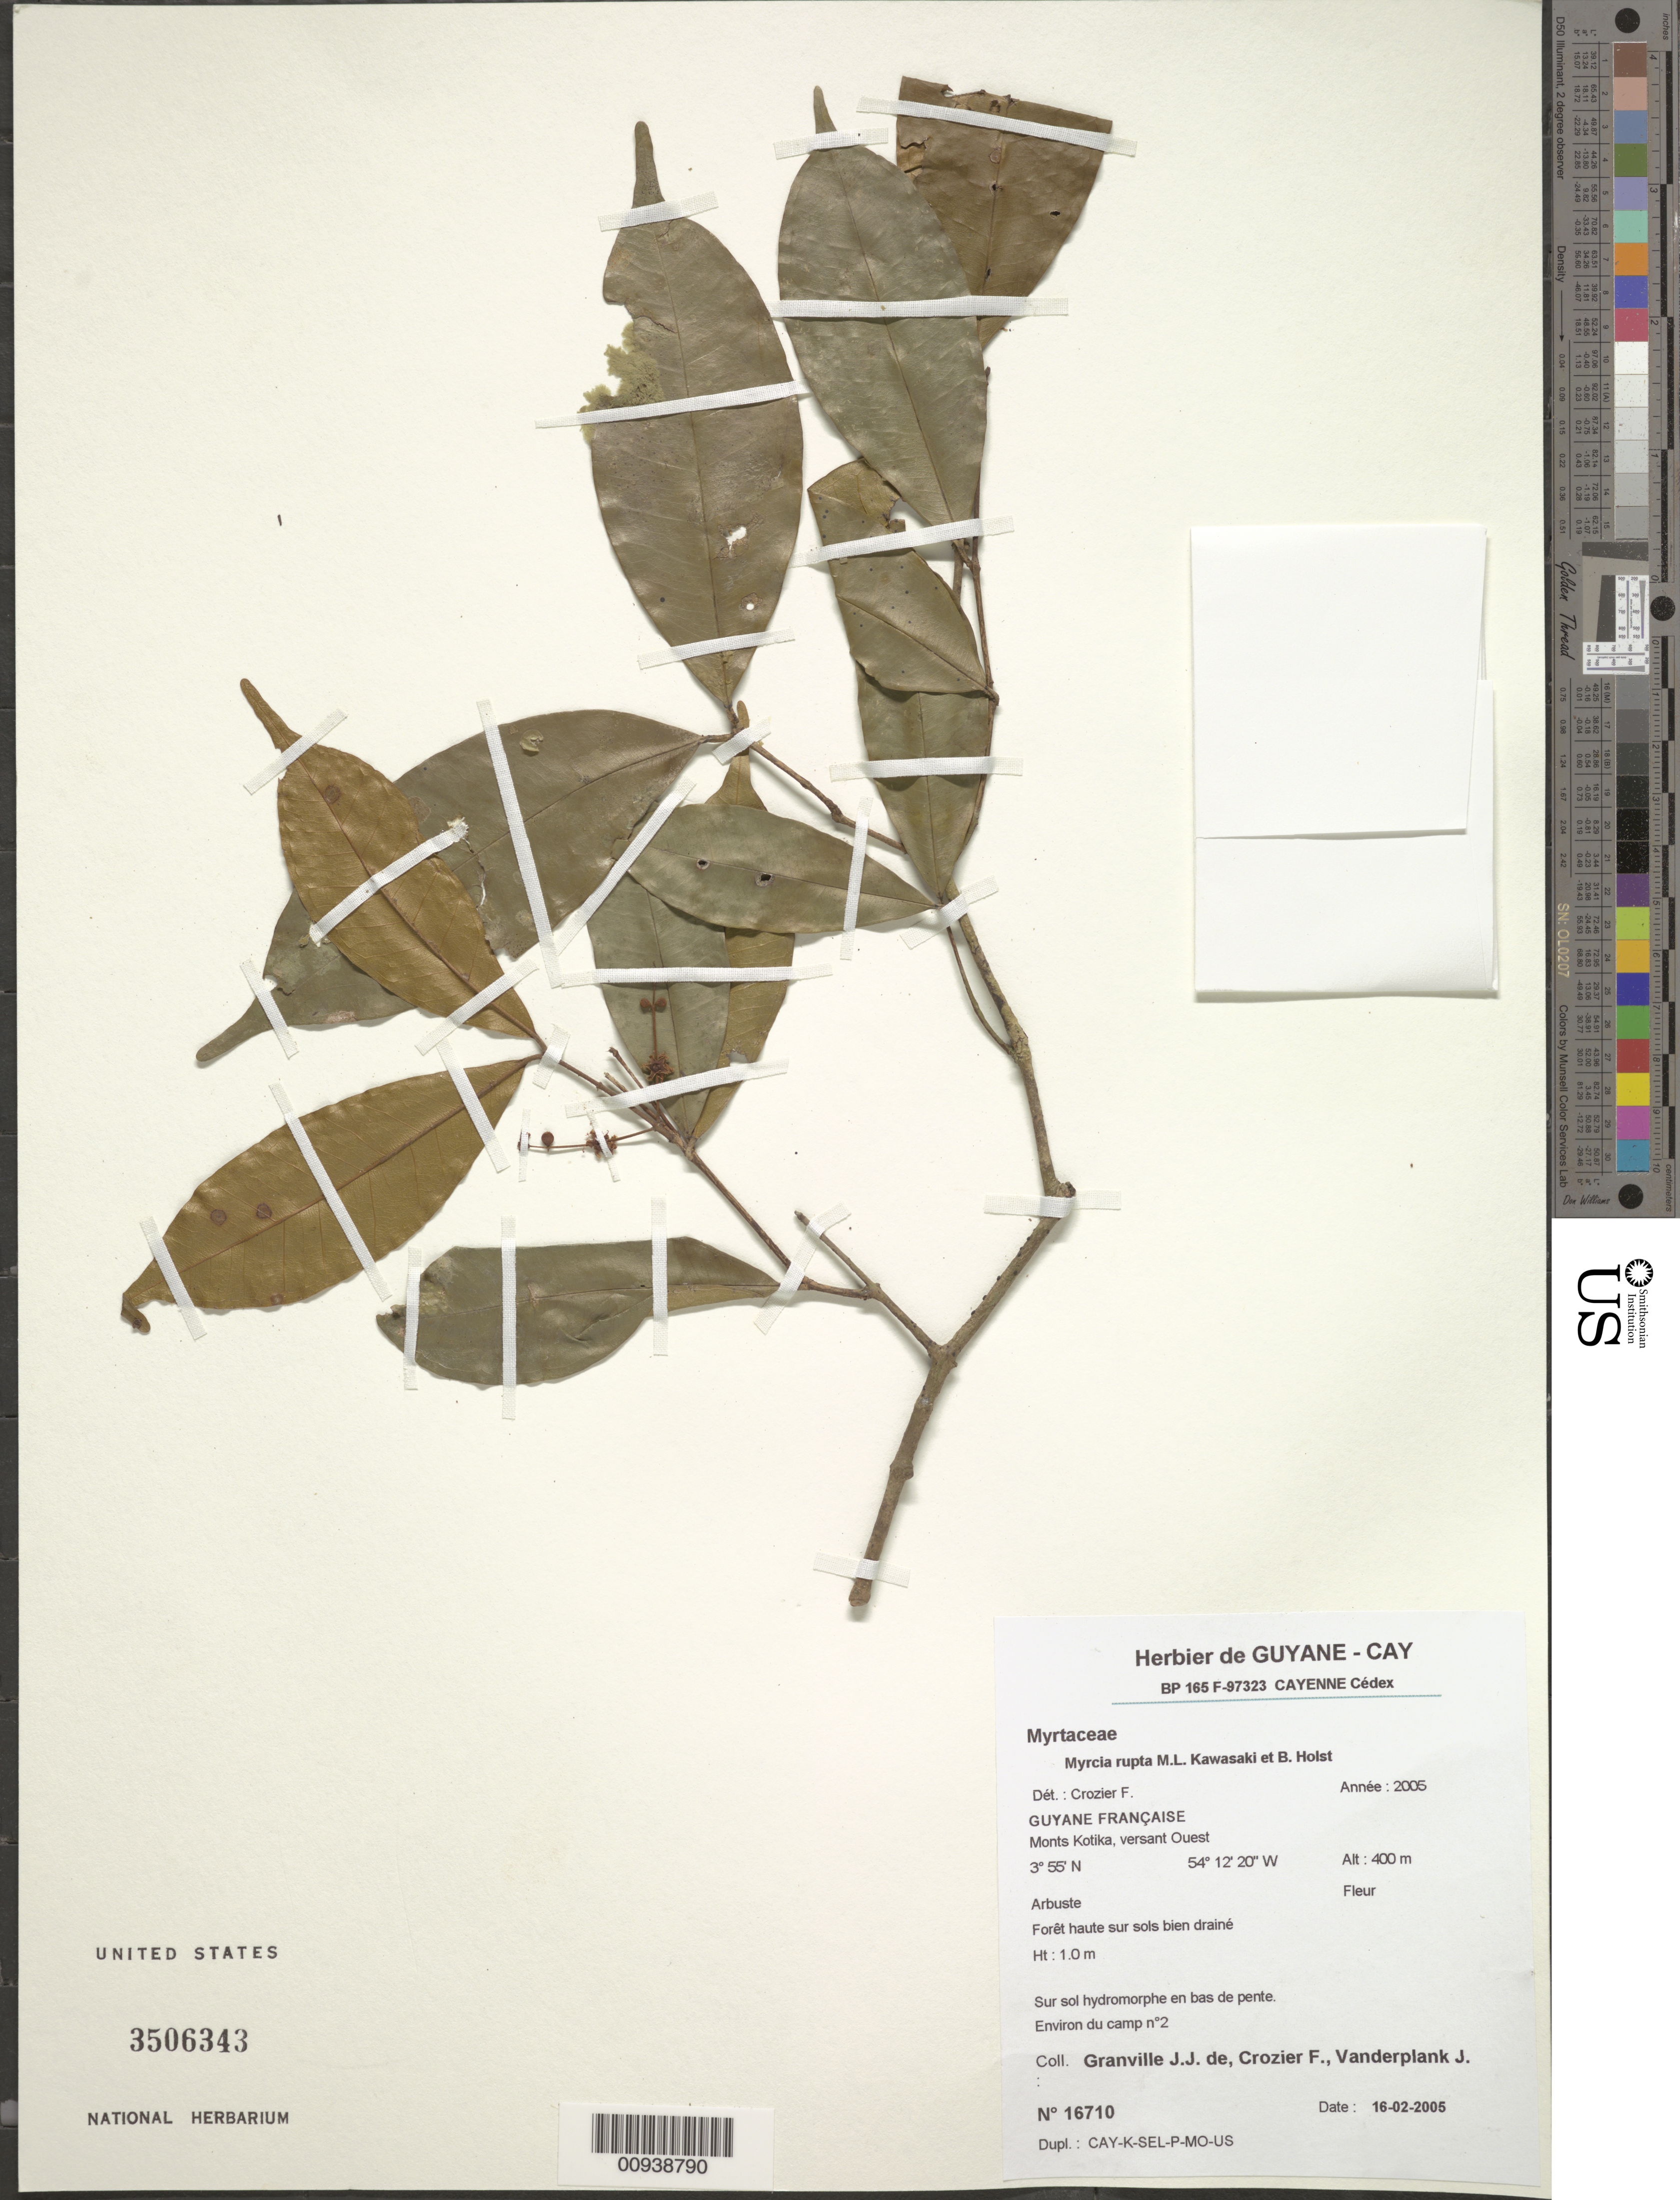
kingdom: Plantae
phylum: Tracheophyta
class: Magnoliopsida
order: Myrtales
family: Myrtaceae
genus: Myrcia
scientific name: Myrcia rupta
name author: M.L. Kawas. & B. Holst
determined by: Crozier, F.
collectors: J.-J. de Granville, F. Crozier & J. Vanderplank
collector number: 16710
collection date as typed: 16-Feb-05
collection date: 2005-02-16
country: French Guiana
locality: Monts Koitka, versant Ouest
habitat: Forêt haute sur sols bien drainé, environ du camp; fur sol hydromorphe en bas de pente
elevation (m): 400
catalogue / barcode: US 3506343